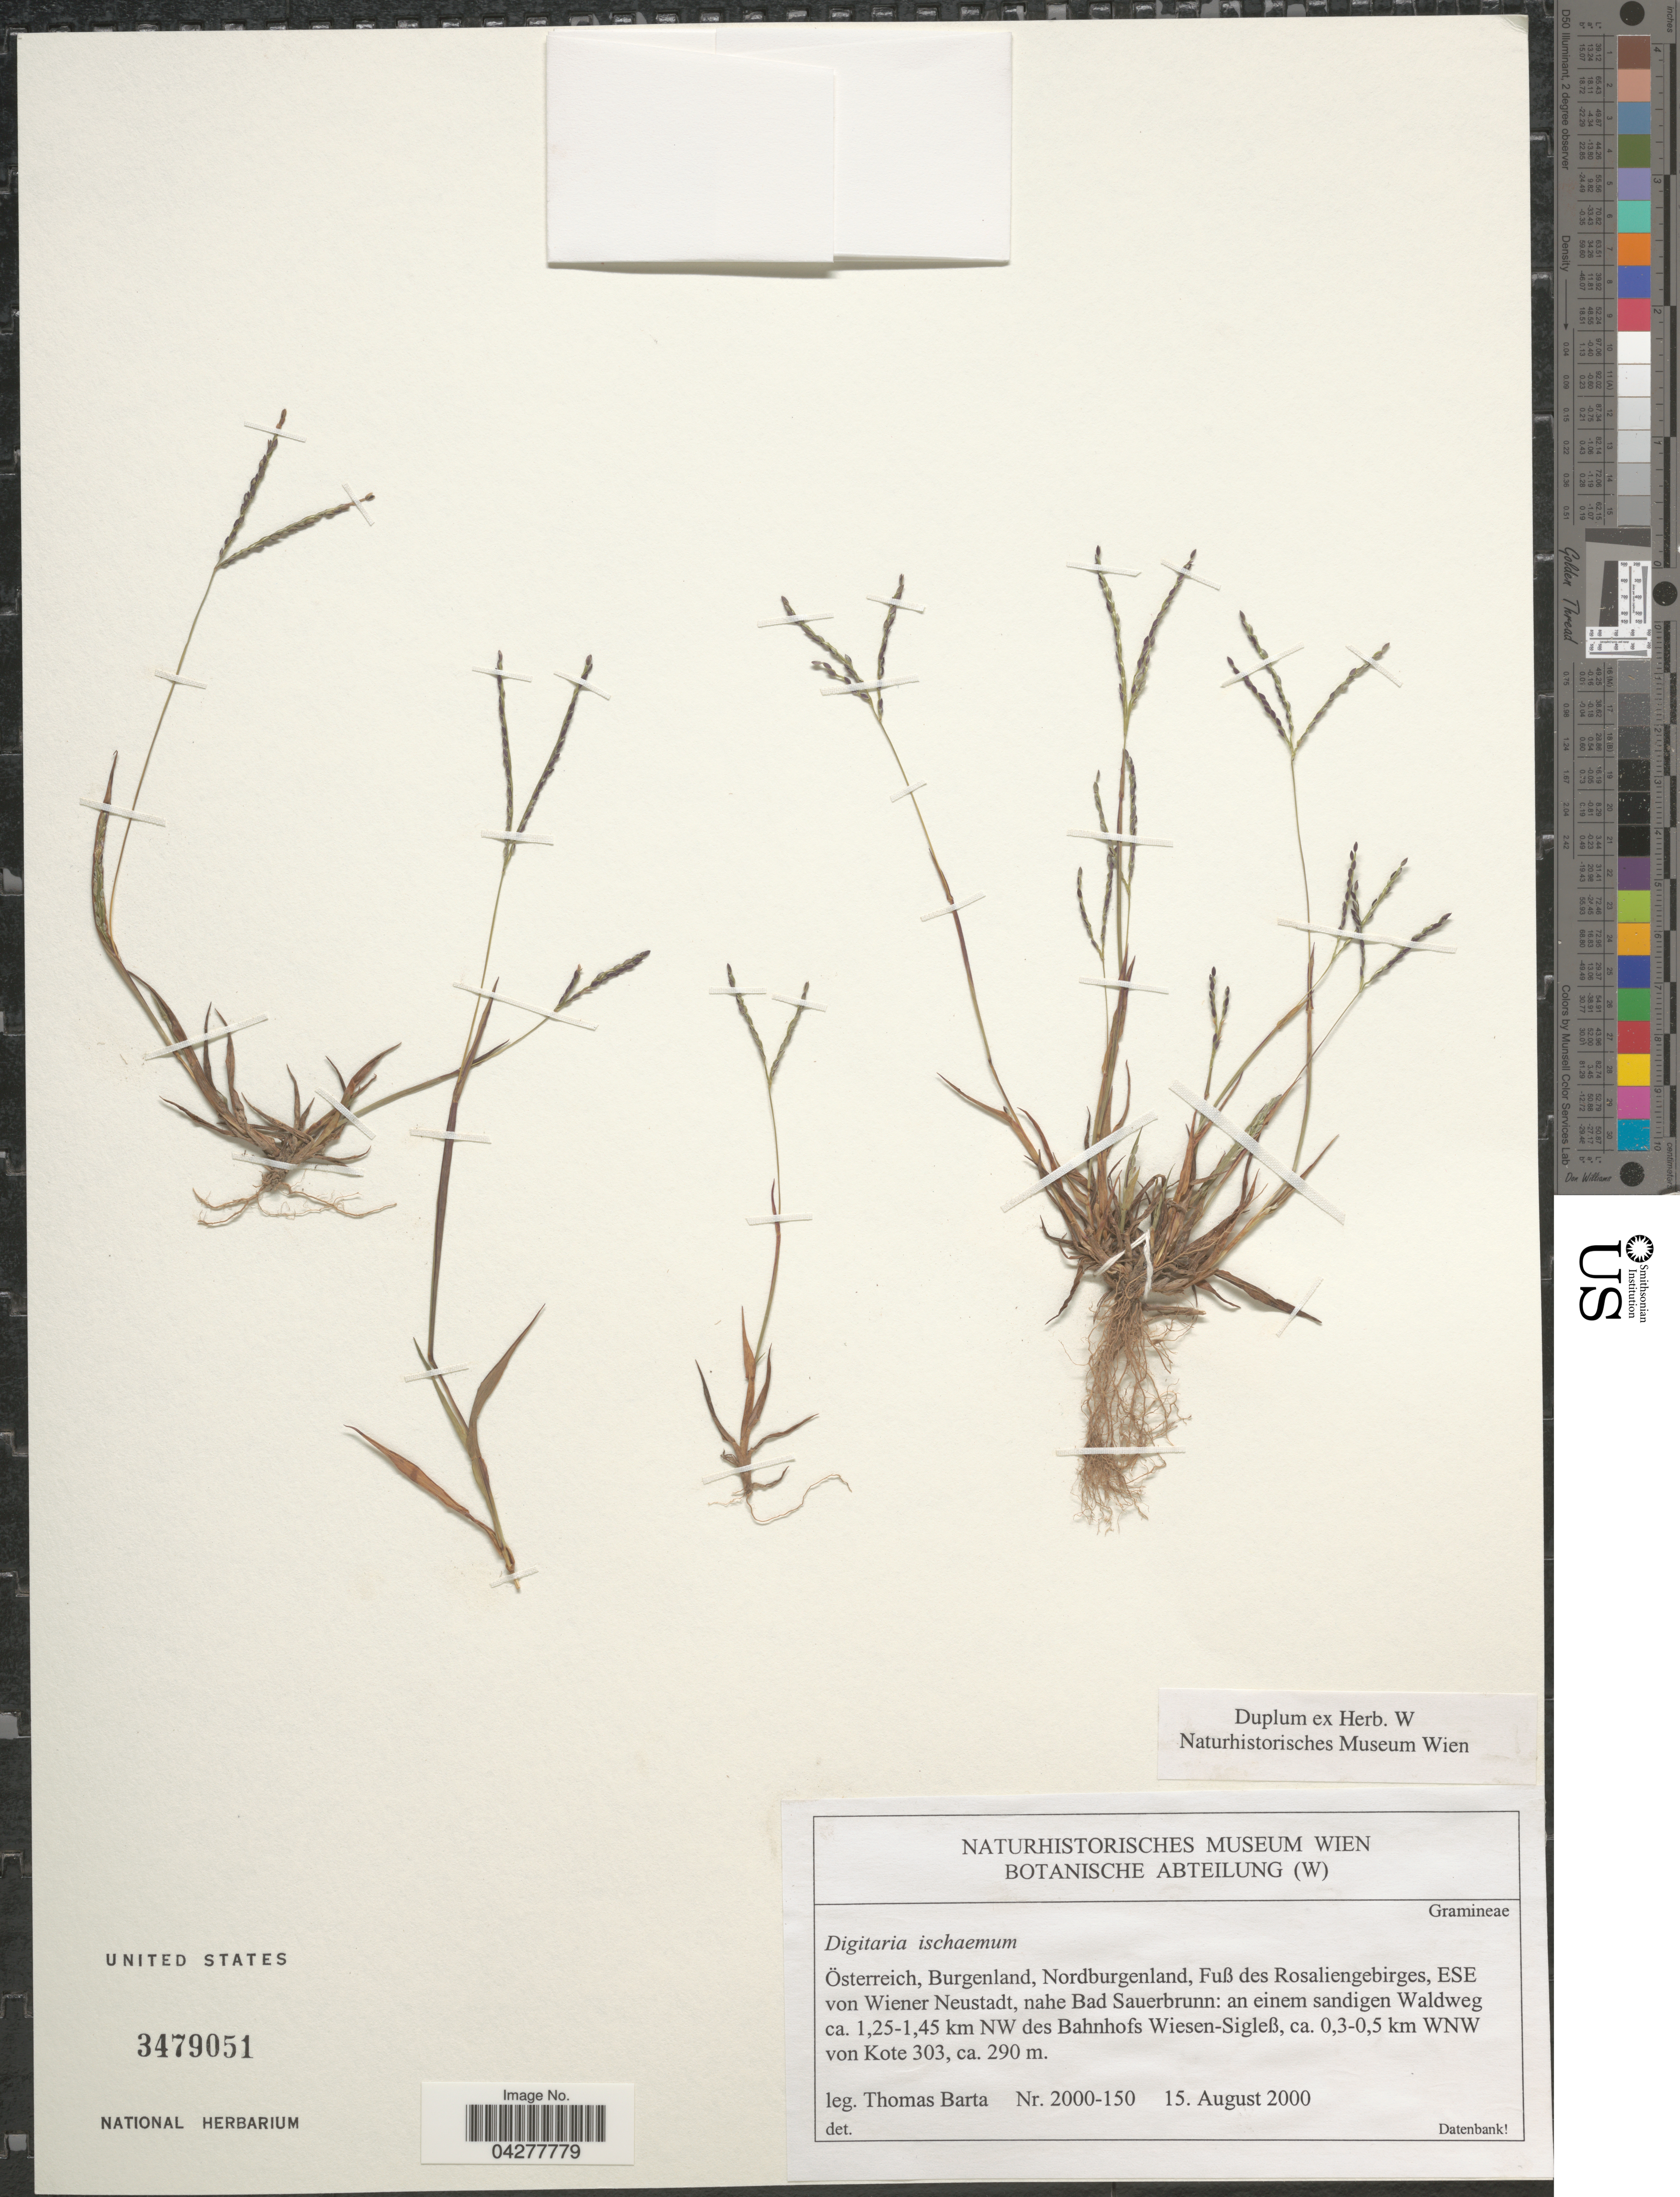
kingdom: Plantae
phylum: Tracheophyta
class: Liliopsida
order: Poales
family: Poaceae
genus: Digitaria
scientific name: Digitaria ischaemum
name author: (Schreber) Schreber ex Muhl.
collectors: T. Barta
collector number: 2000-150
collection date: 2000-08-15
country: Austria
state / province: Burgenland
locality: Österreich, Nordburgenland, Fuß des Rosaliengebirges, ESE von Wiener Neustadt, nahe Bad Sauerbrunn: an einem sandigen Waldweg ca. 1,25-1,45 km NW des Bahnhofs Wiesen-Sigleß, ca. 0,3-0,5 km WNW von Kote 303.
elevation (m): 290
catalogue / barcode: US 3479051